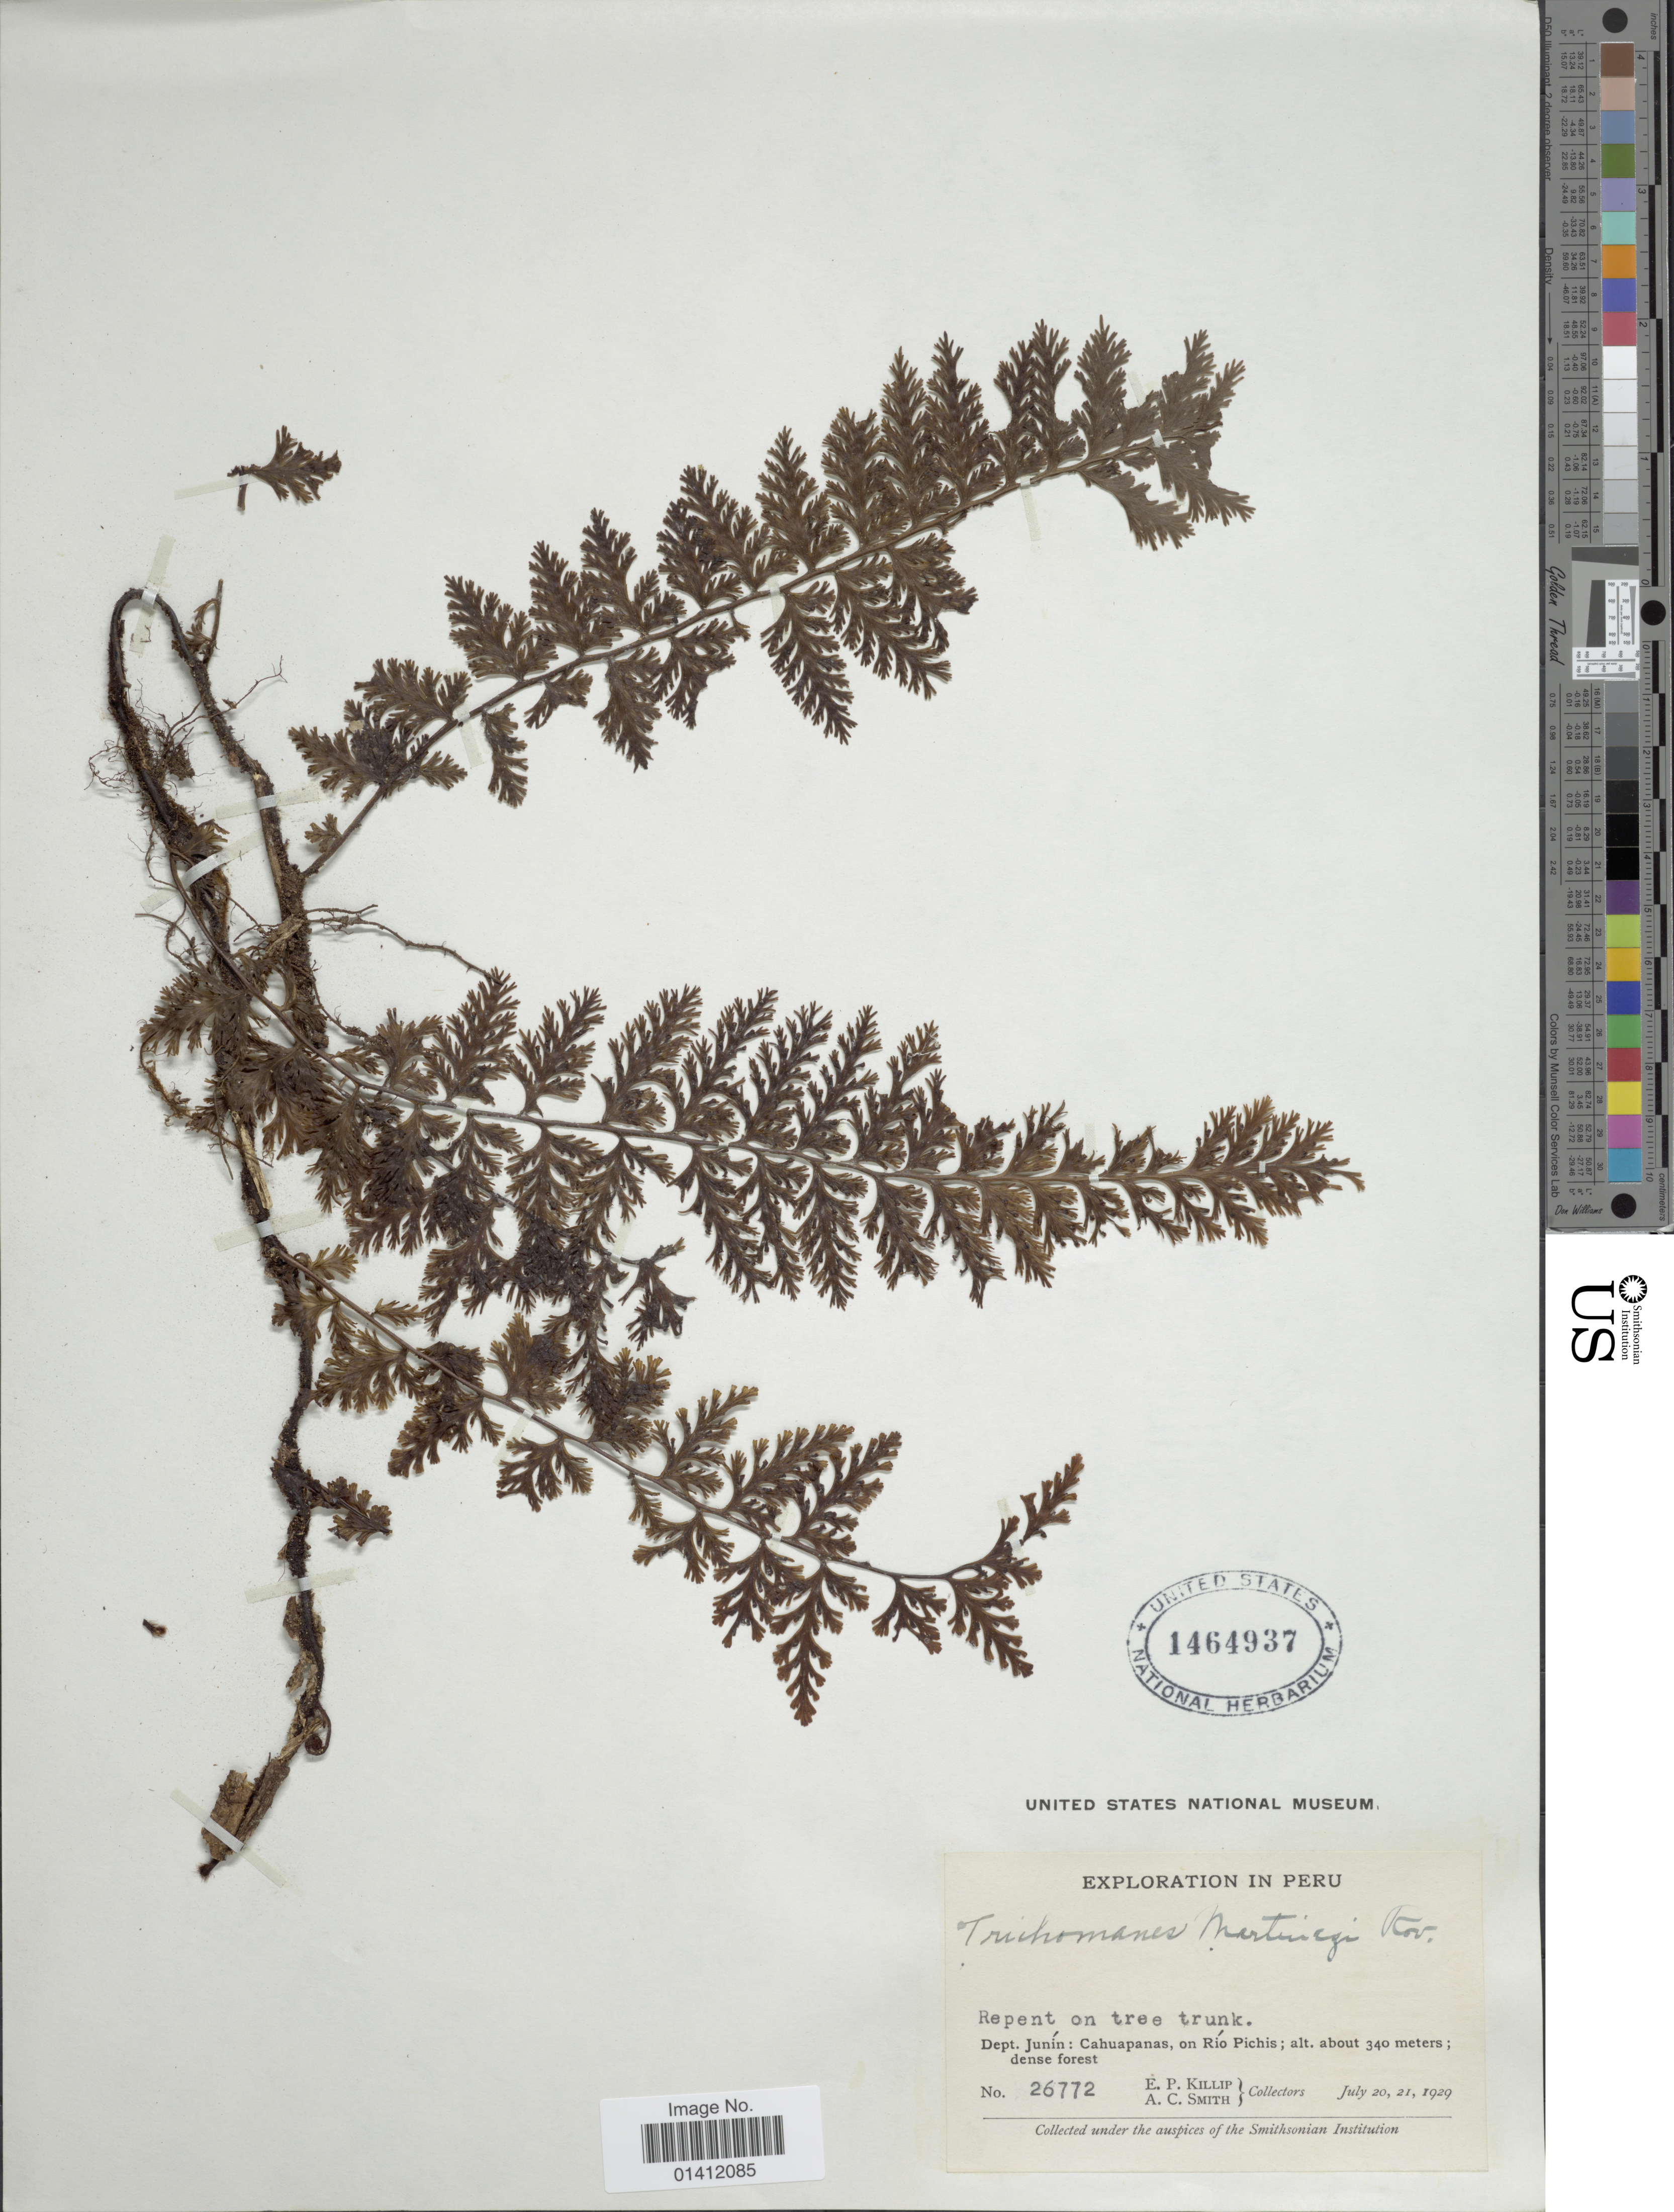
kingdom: Plantae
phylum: Tracheophyta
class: Polypodiopsida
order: Hymenophyllales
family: Hymenophyllaceae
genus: Vandenboschia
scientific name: Vandenboschia collariata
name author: (Bosch) Ebihara & K. Iwats.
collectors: E. P. Killip & A. C. Smith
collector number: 26772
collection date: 1929-07-20/1929-07-21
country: Peru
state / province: Junín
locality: Dept. Junin: Cahuapanas, on Rios Pichis.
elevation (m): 340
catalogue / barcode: US 1464937